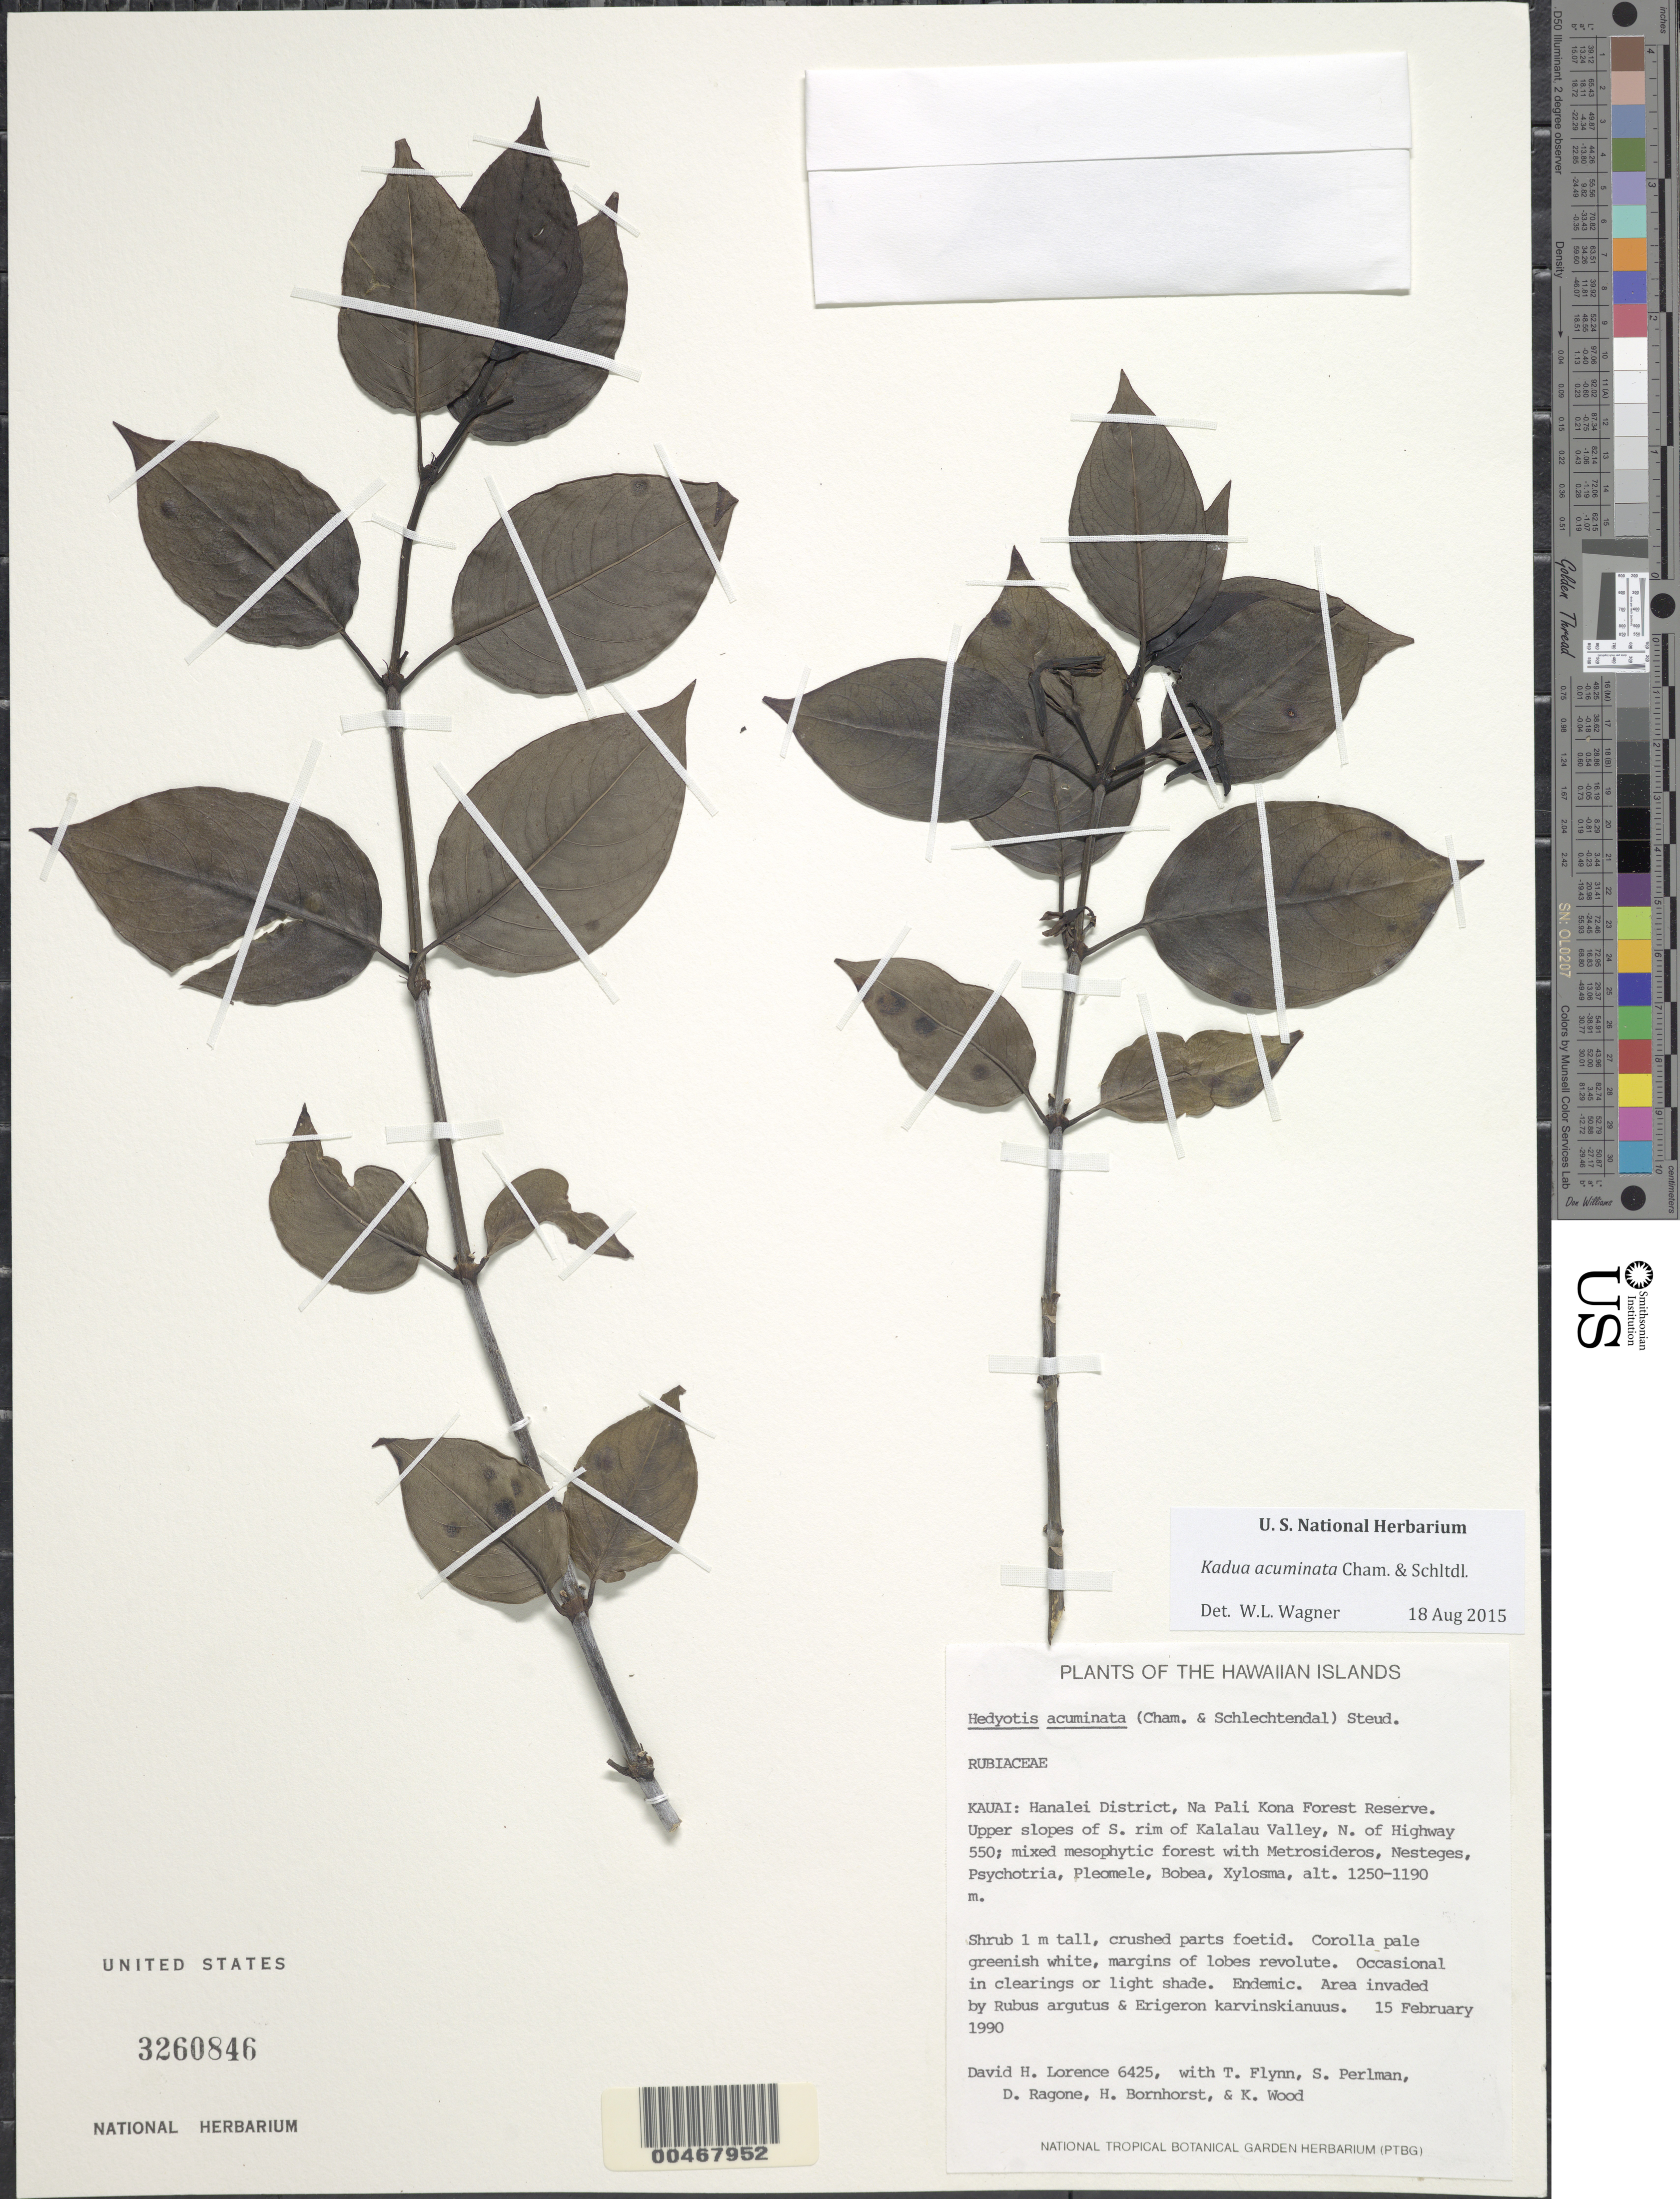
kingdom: Plantae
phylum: Tracheophyta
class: Magnoliopsida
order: Gentianales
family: Rubiaceae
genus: Kadua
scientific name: Kadua acuminata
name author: Cham. & Schltdl.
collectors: D. Lorence, T. W. Flynn, S. P. Perlman & D. Ragone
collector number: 6425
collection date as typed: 15 Feb 1990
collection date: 1990-02-15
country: United States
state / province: Hawaii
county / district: Kauai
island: Kaua'i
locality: Hanalei Dist., Na Pali Kona Forest Reserve, upper slopes of S rim of Kalalau Valley, N of Hwy. 550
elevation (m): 1250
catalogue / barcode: US 3260846